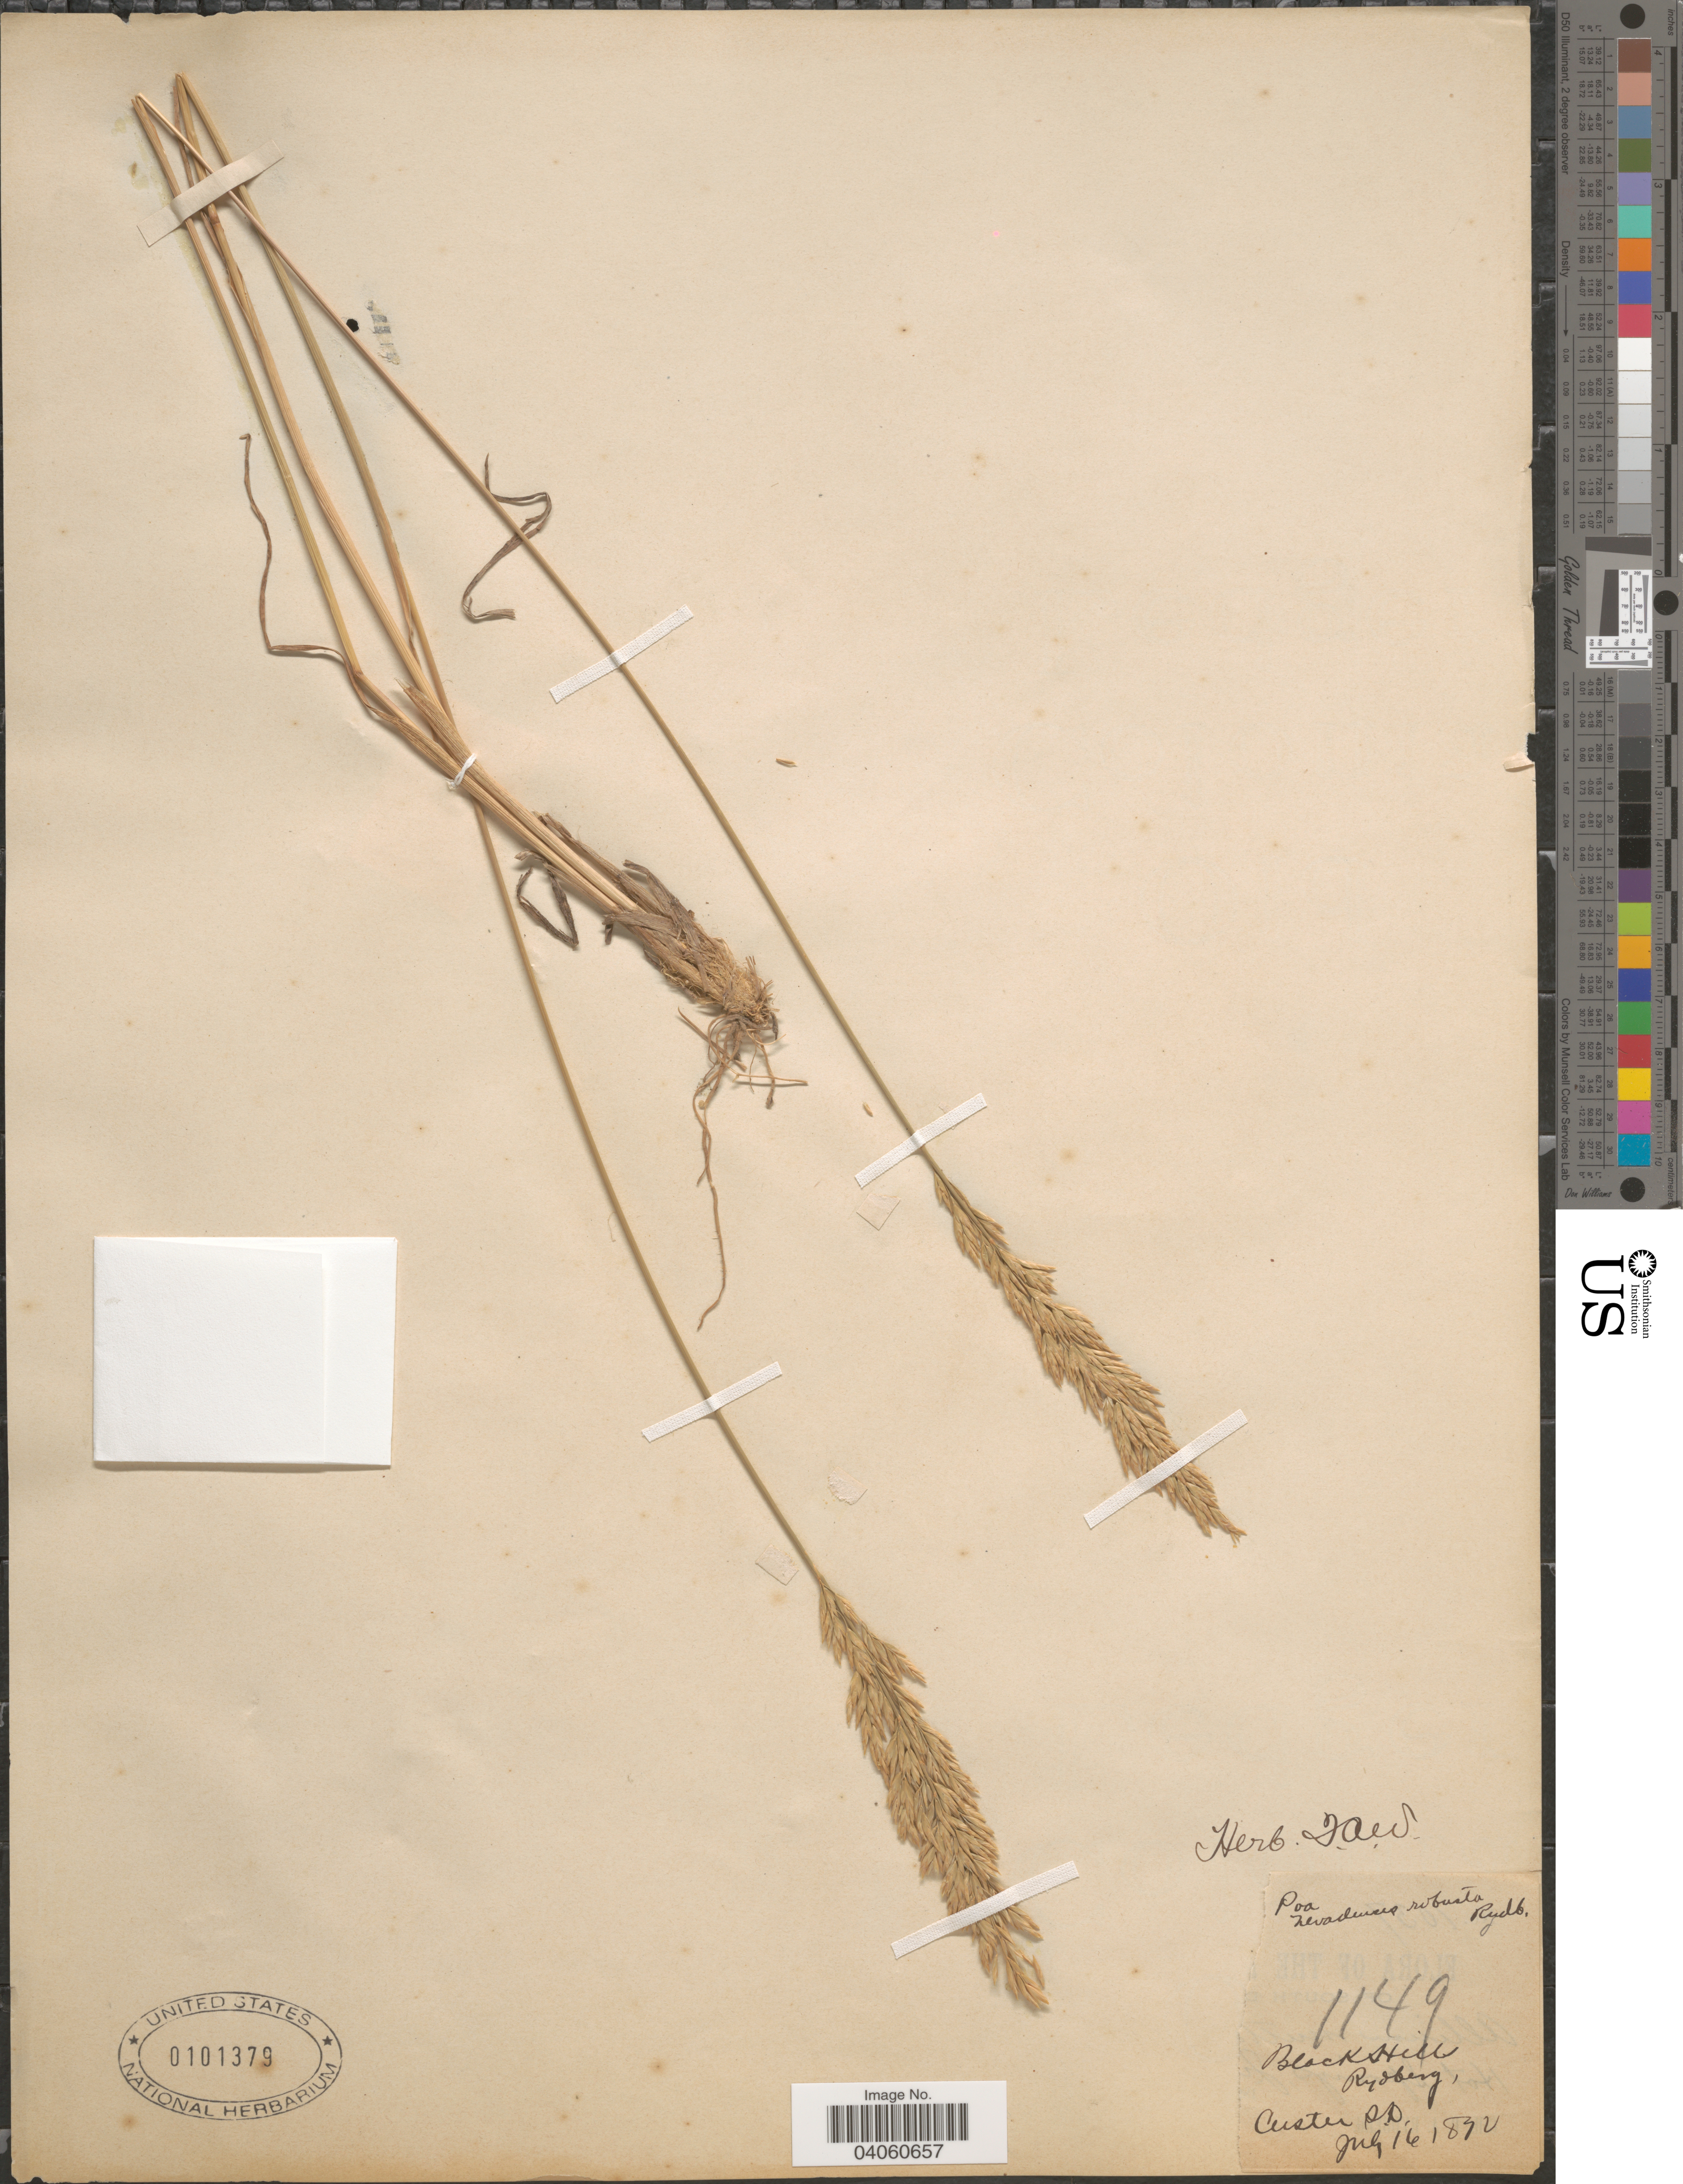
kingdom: Plantae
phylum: Tracheophyta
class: Liliopsida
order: Poales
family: Poaceae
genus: Poa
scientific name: Poa nemoralis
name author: L.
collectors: P. Rydberg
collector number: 1149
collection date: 1892-07-16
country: United States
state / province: South Dakota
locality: Blackhill. Custer.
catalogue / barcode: US 101379